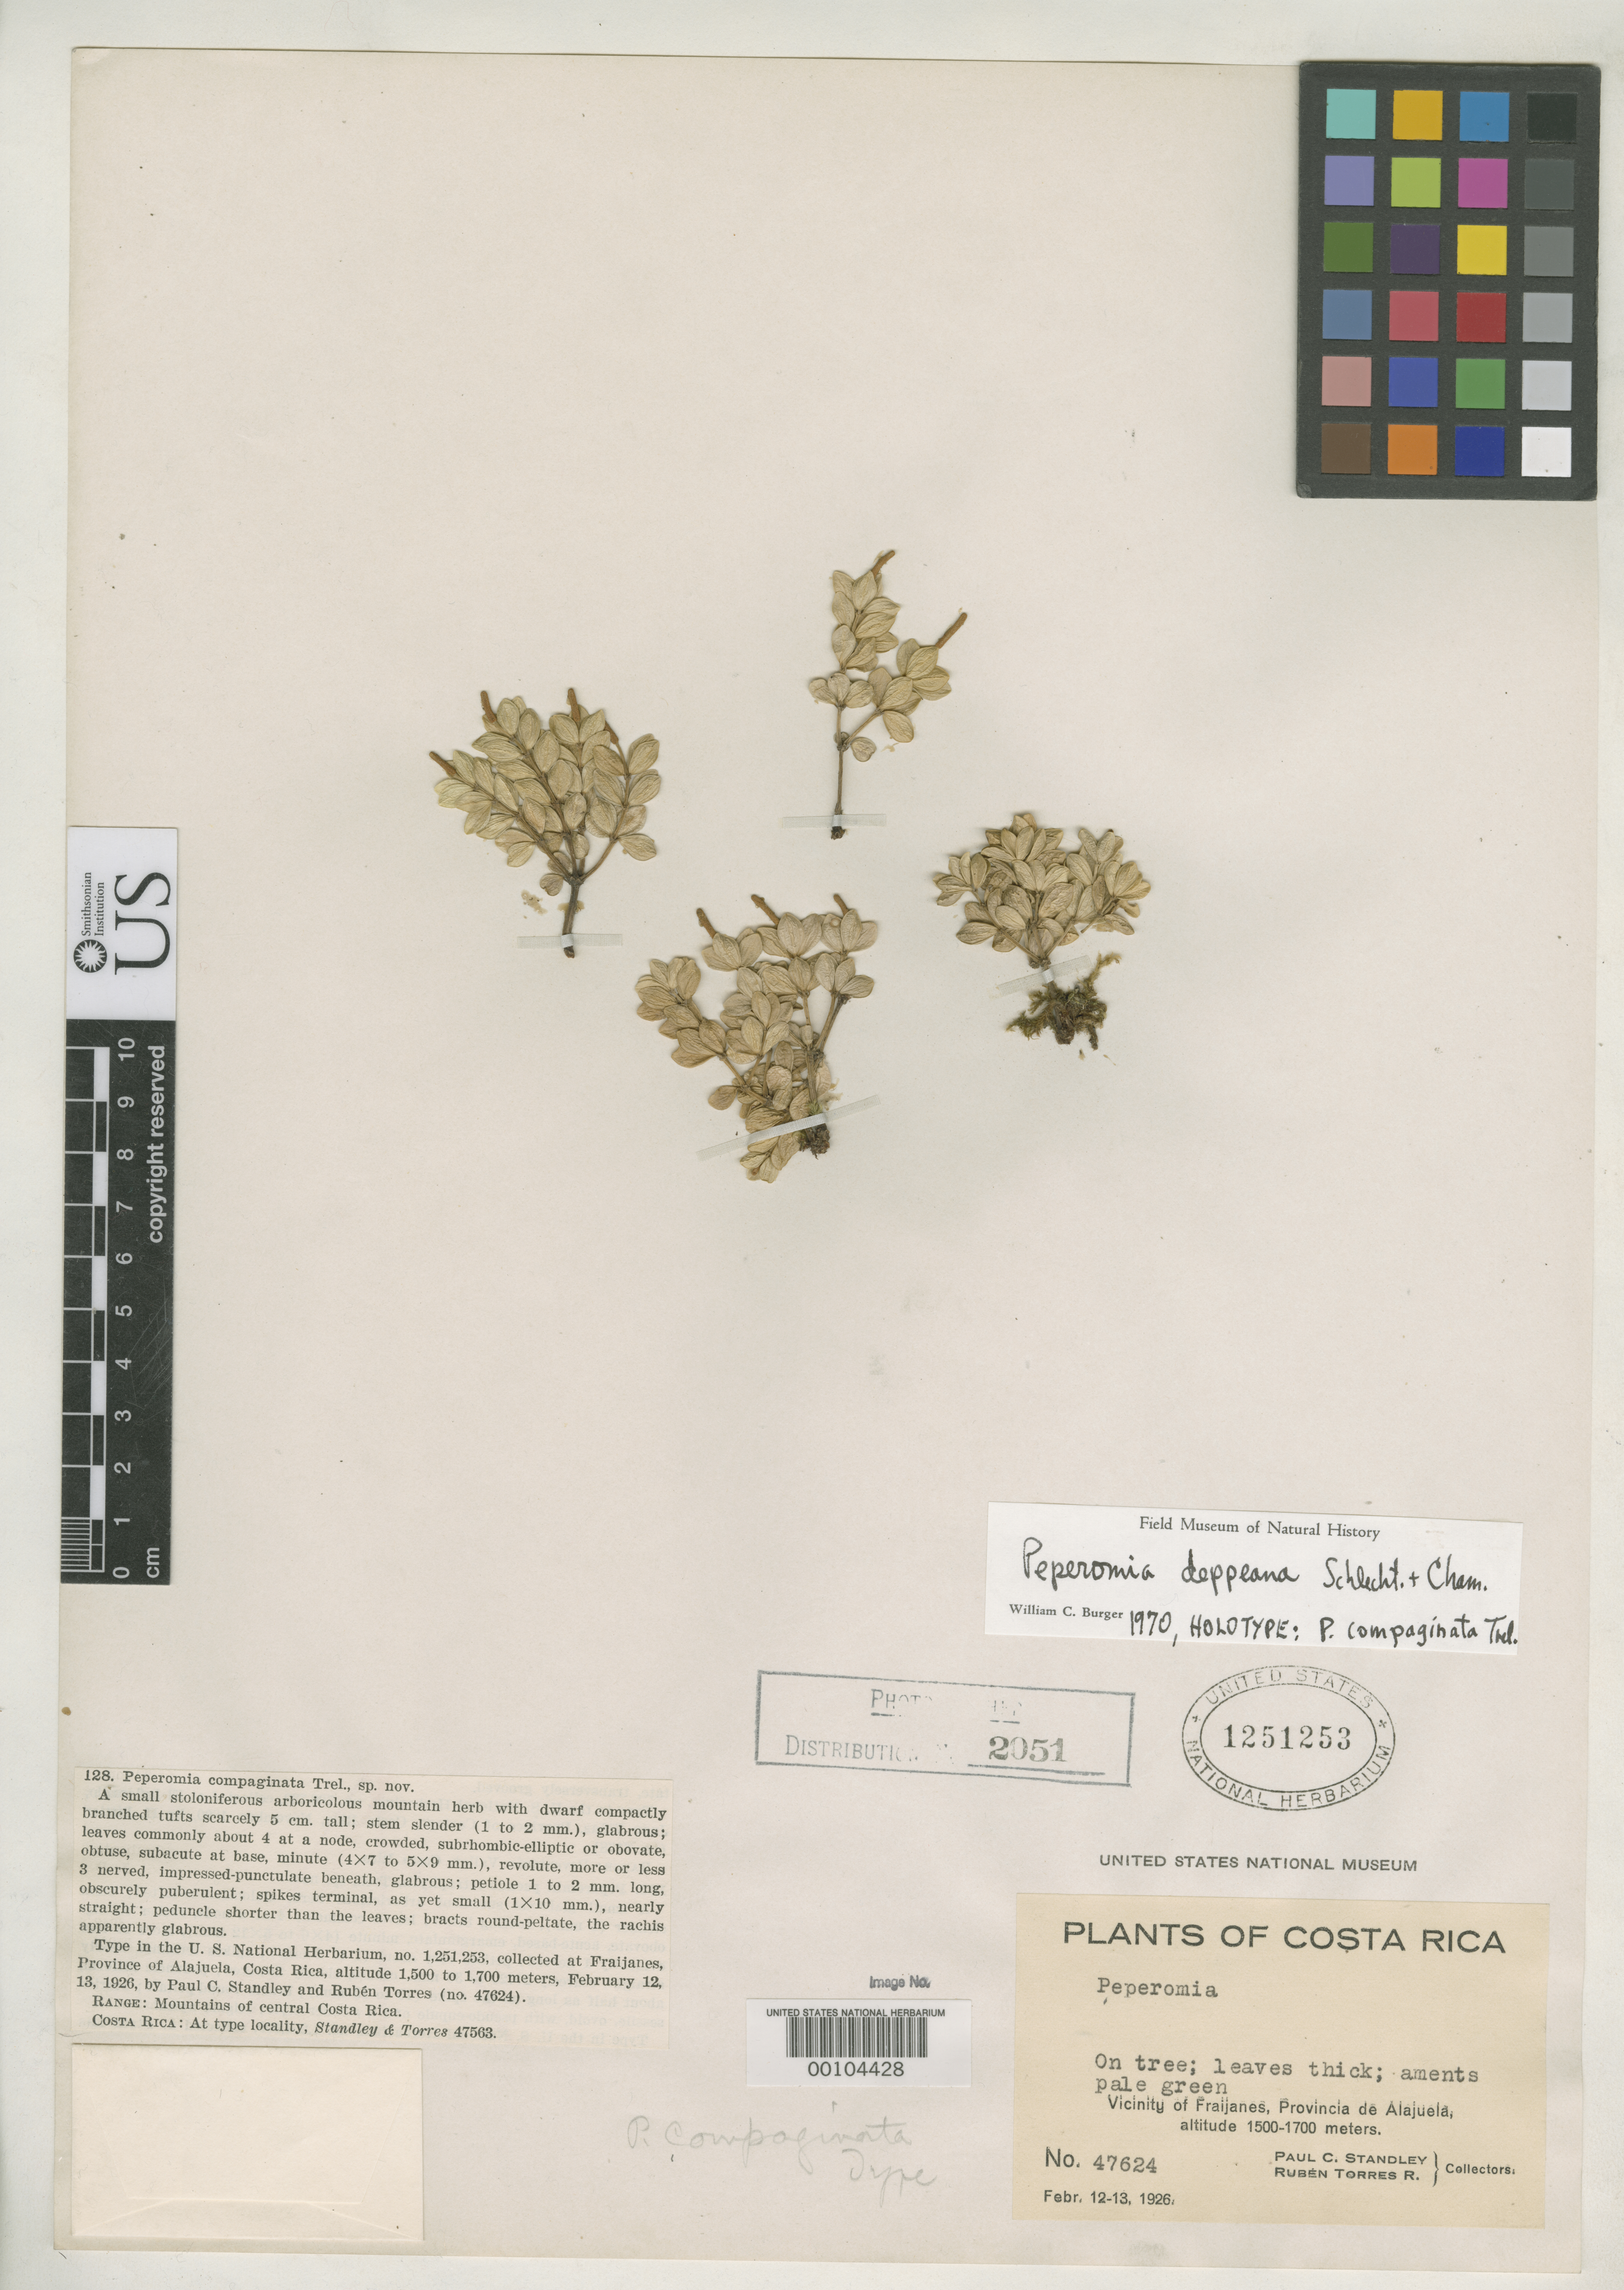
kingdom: Plantae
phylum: Tracheophyta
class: Magnoliopsida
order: Piperales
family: Piperaceae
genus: Peperomia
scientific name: Peperomia compaginata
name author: Trel.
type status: Holotype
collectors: P. C. Standley & R. Torres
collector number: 47624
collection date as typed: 12 Feb 1926 to 13 Feb 1926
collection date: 1926-02-12/1926-02-13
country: Costa Rica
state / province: Alajuela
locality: Vicinity of Fraijanes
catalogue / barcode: US 1251253